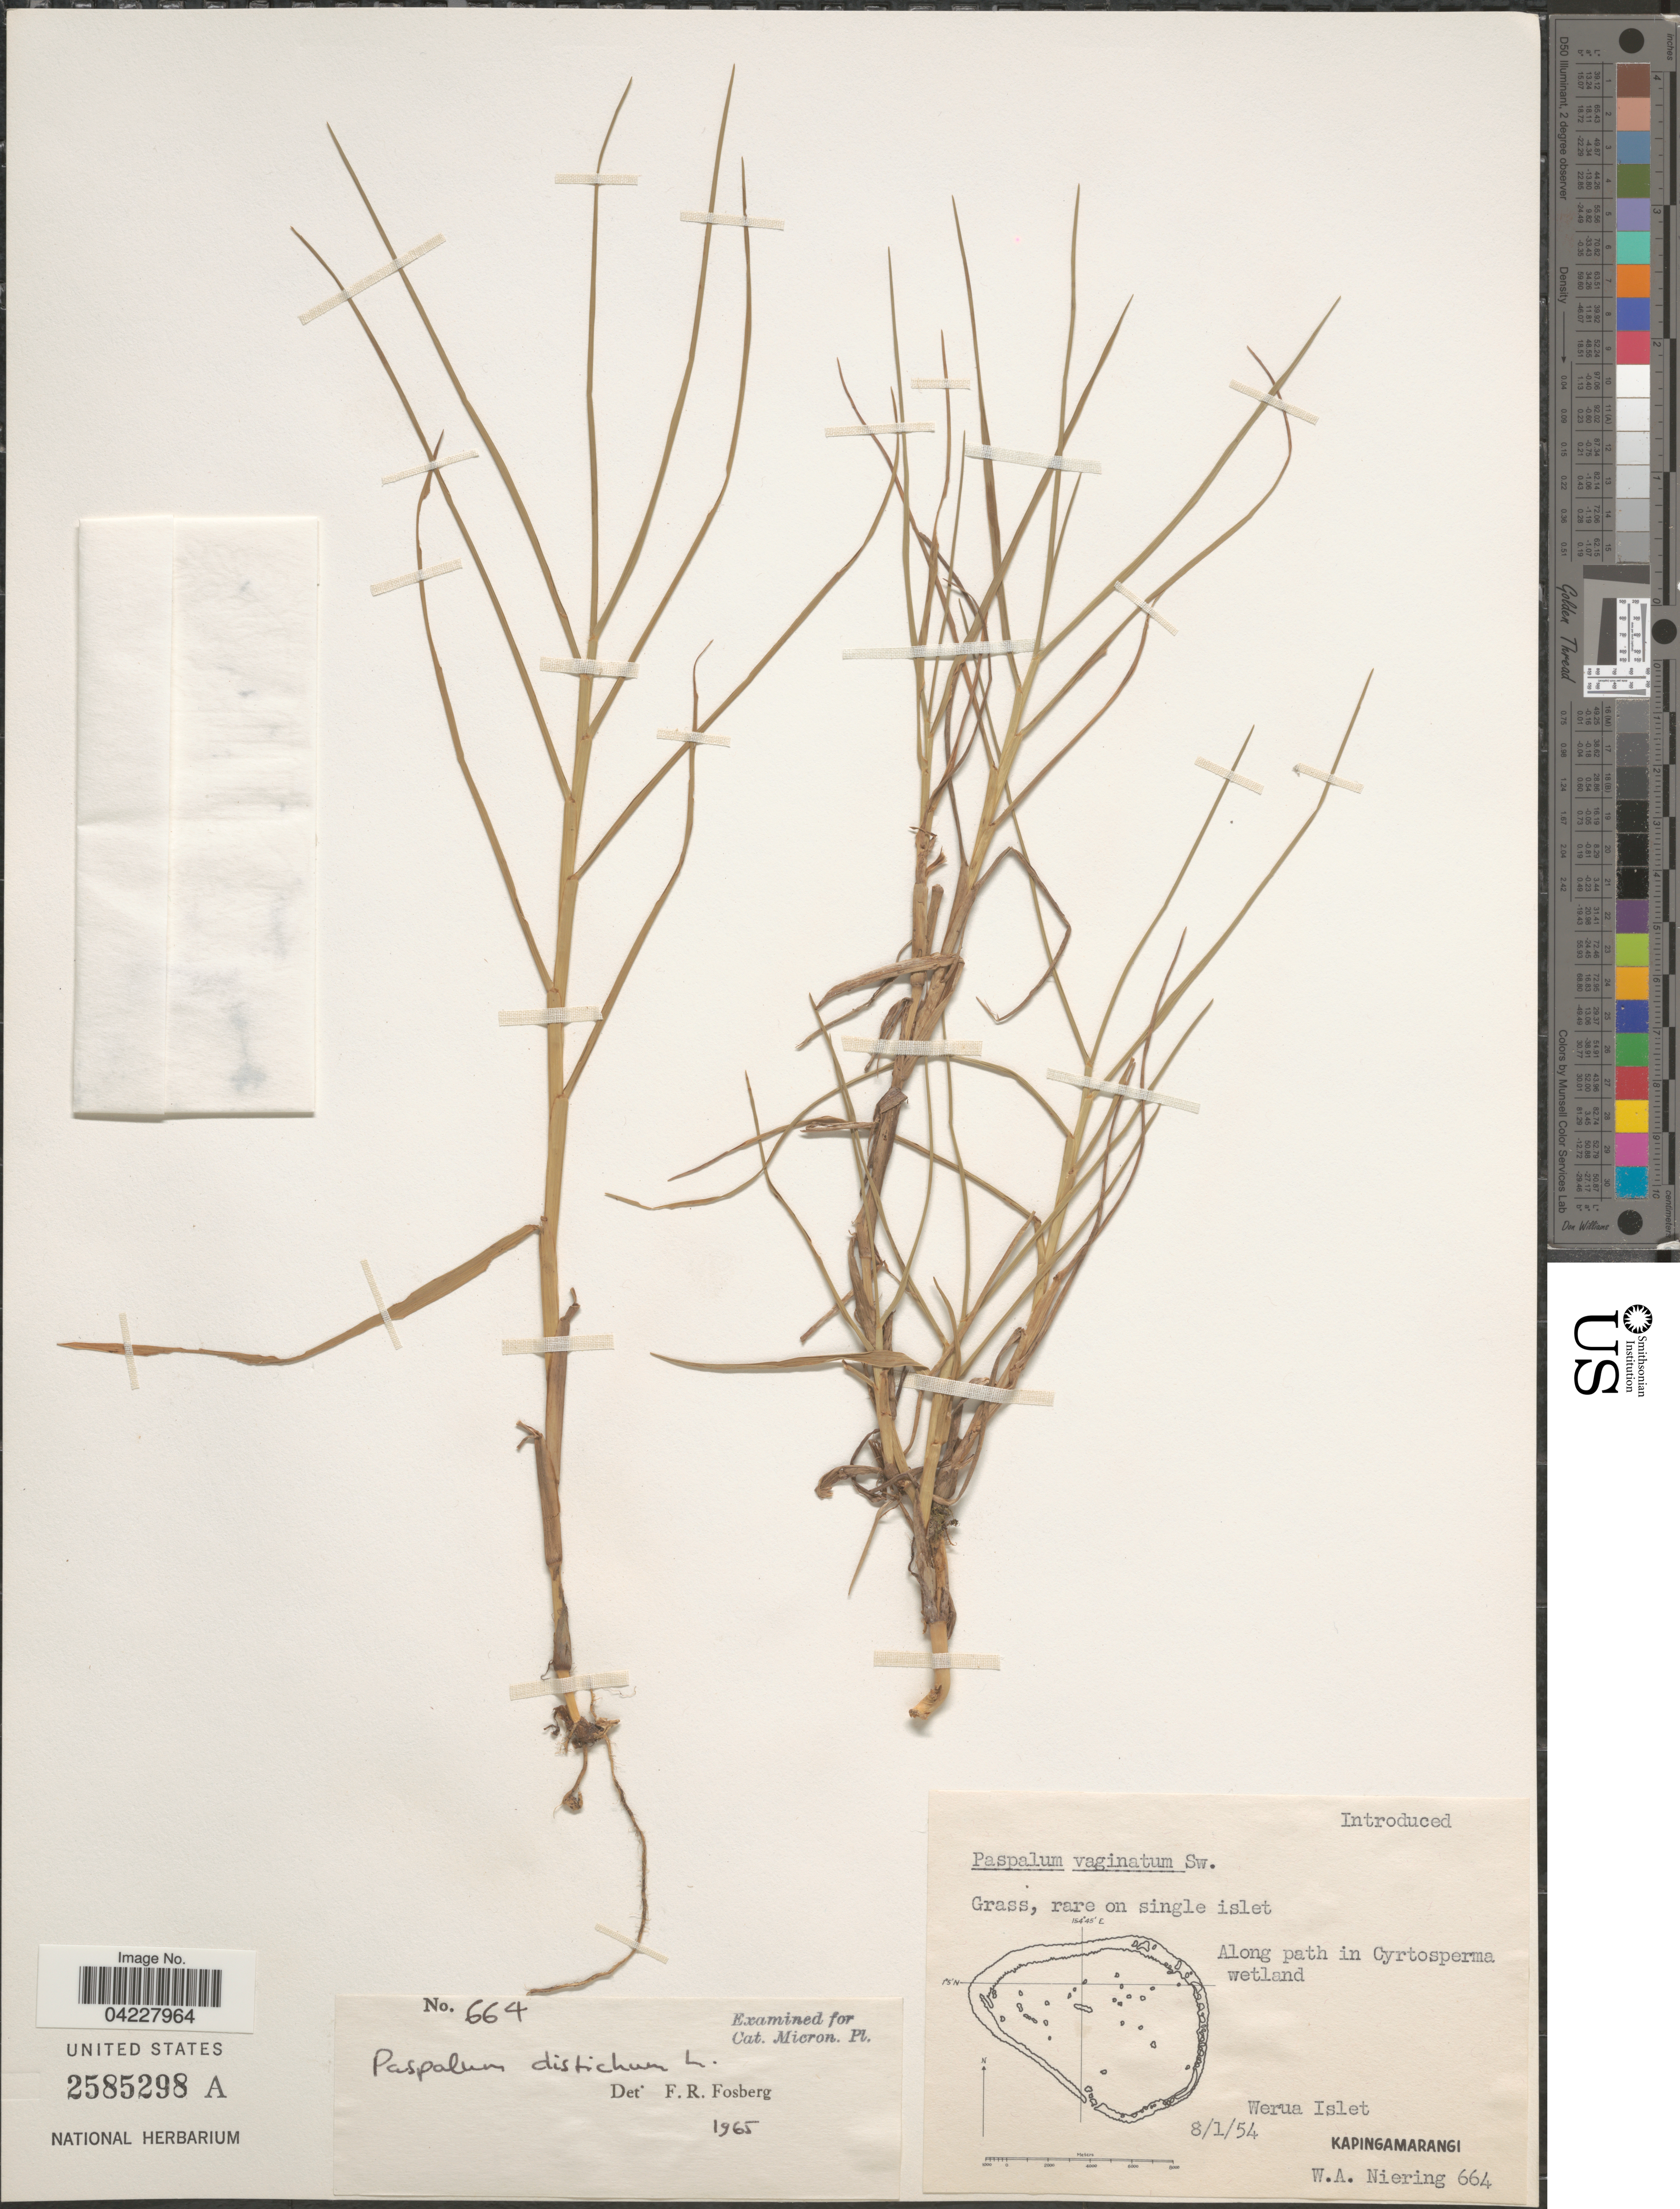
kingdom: Plantae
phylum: Tracheophyta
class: Liliopsida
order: Poales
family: Poaceae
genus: Paspalum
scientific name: Paspalum distichum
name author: L.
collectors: W. Niering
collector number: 664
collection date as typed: Transcribed d/m/y: 8/1/54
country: Micronesia, Federated States of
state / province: Pohnpei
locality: Along path in Cyrtosperma wetland. Werua Islet. Kapingamarangi.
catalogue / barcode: US 2585298A